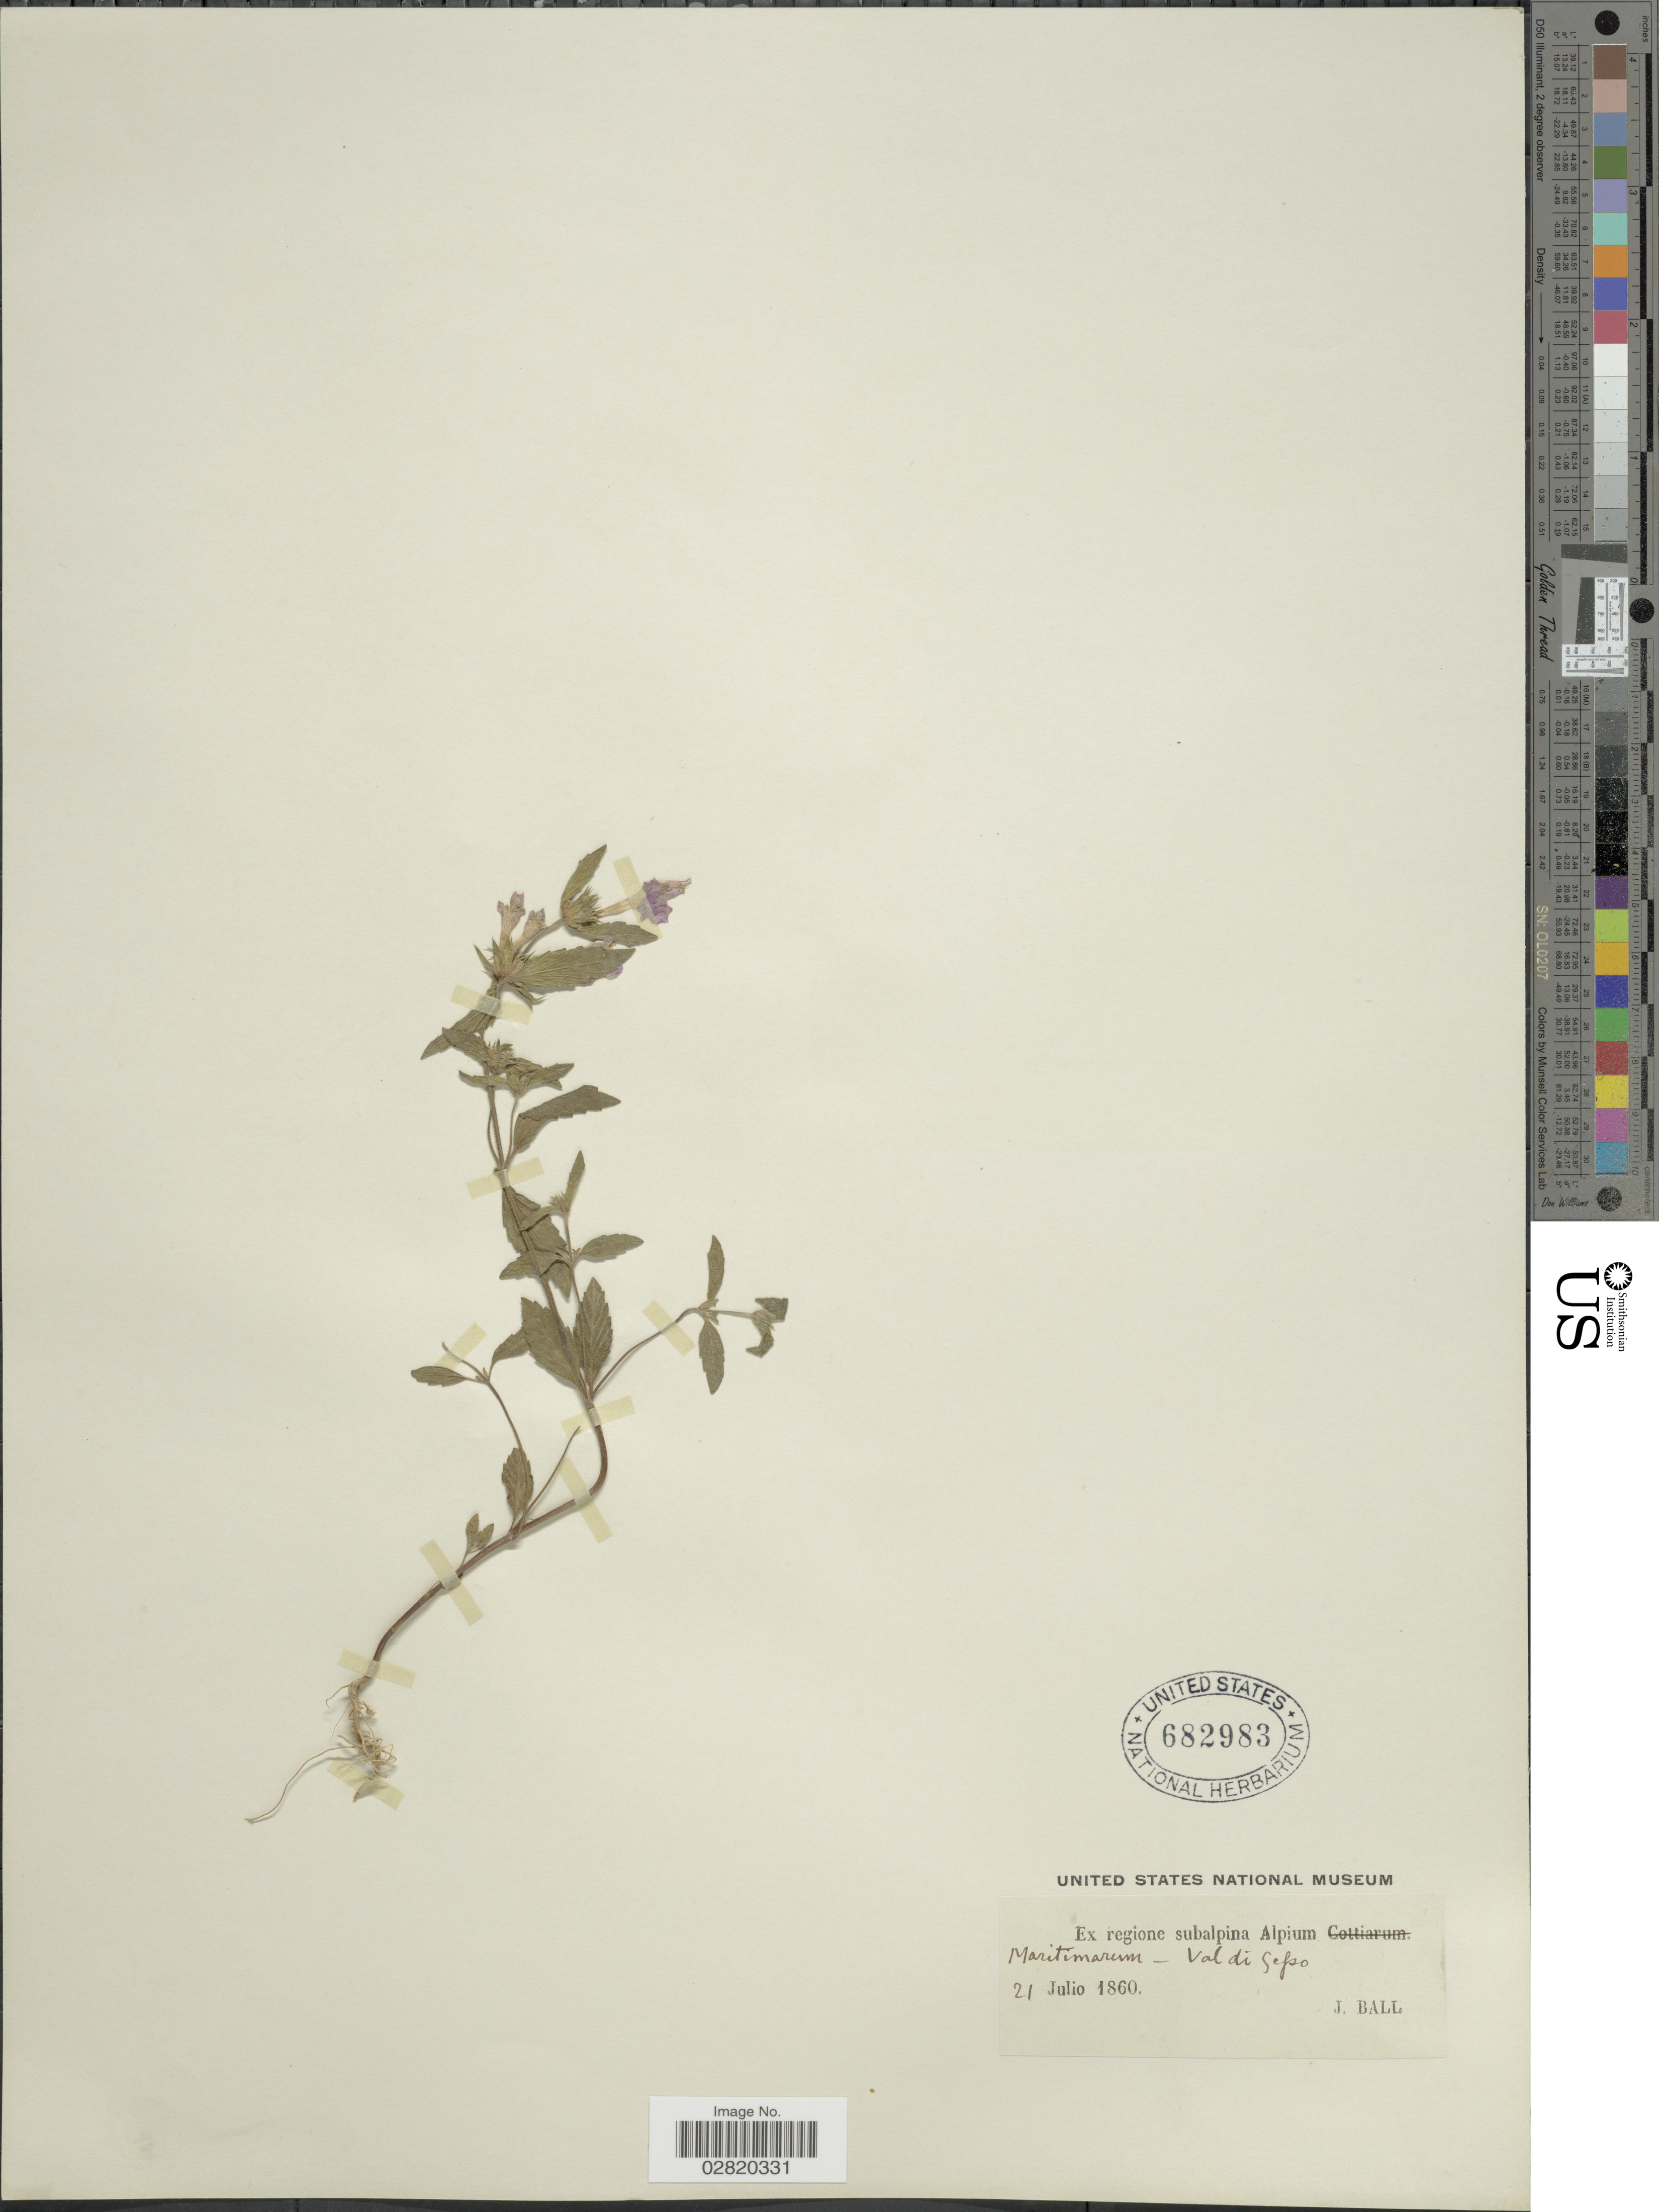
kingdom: Plantae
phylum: Tracheophyta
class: Magnoliopsida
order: Lamiales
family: Lamiaceae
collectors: J. Ball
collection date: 1860-07-21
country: Italy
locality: Ex regione subalpina Alpium Maritimarum - Val di Sesso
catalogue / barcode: US 682983